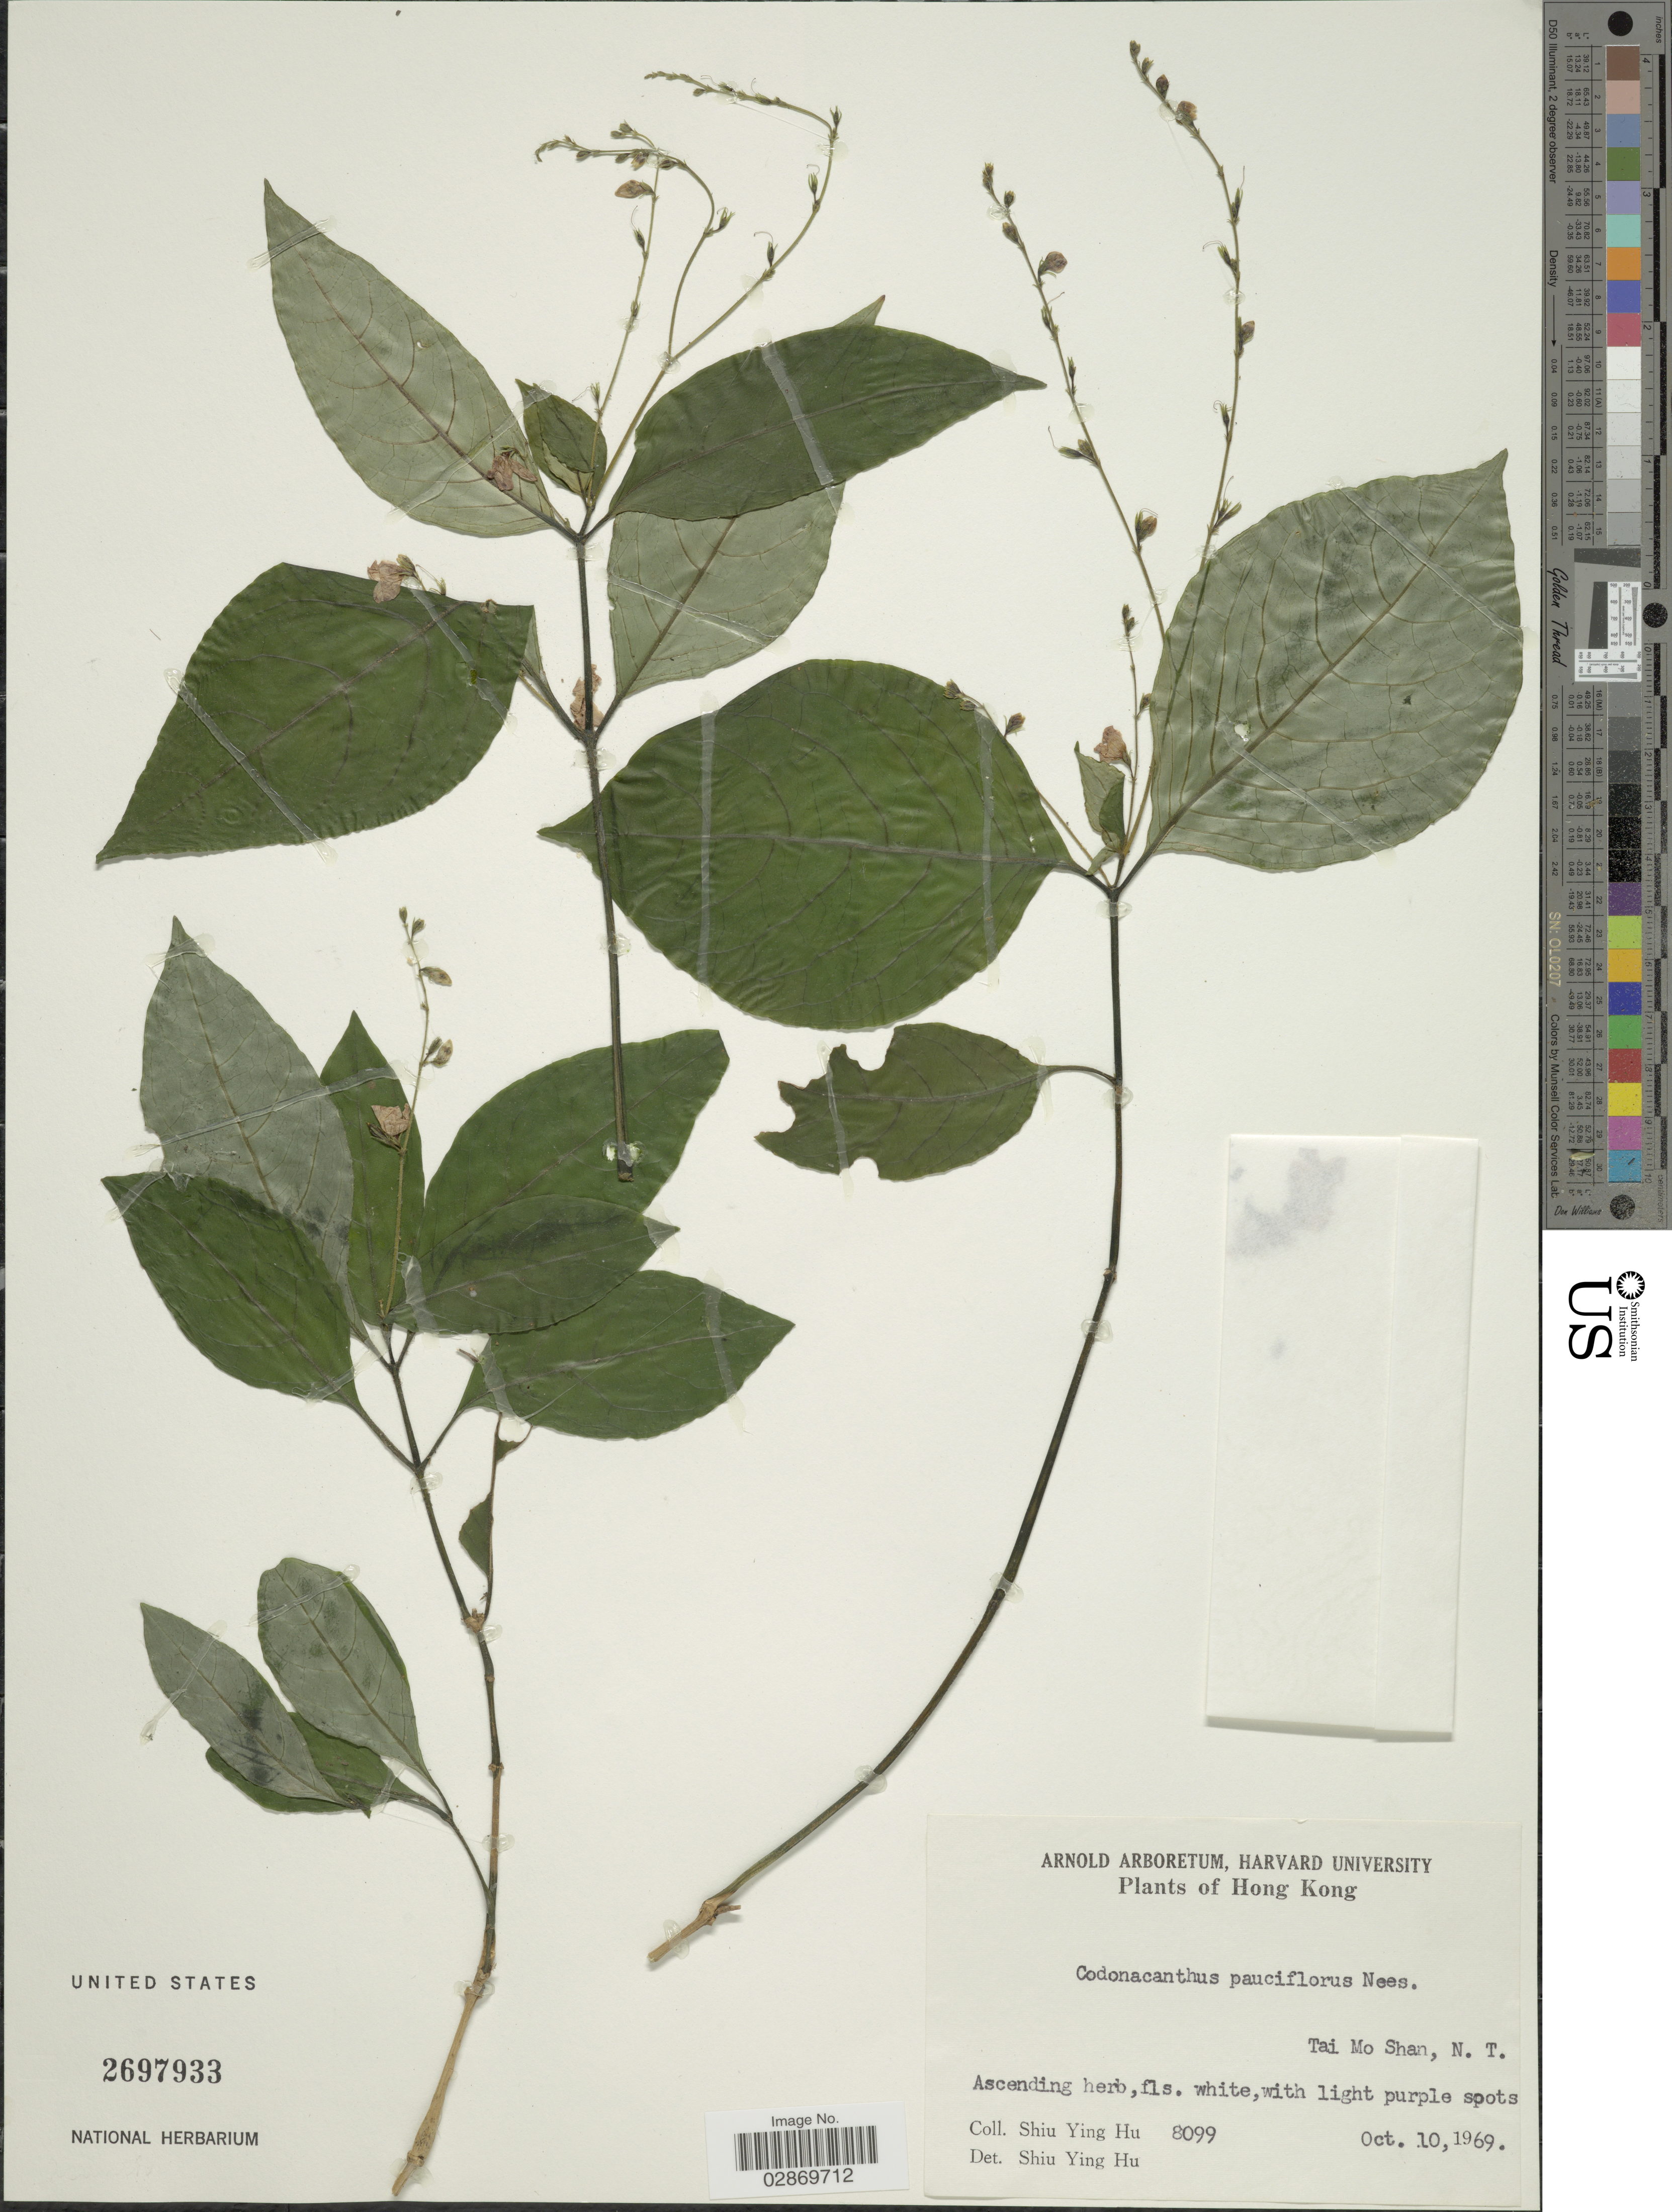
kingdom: Plantae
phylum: Tracheophyta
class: Magnoliopsida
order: Lamiales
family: Acanthaceae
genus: Codonacanthus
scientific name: Codonacanthus pauciflorus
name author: (Nees) Nees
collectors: S. Y. Hu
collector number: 8099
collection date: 1969-10-10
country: China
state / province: Hong Kong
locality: Tai Mo Shan, N. T.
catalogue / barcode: US 2697933